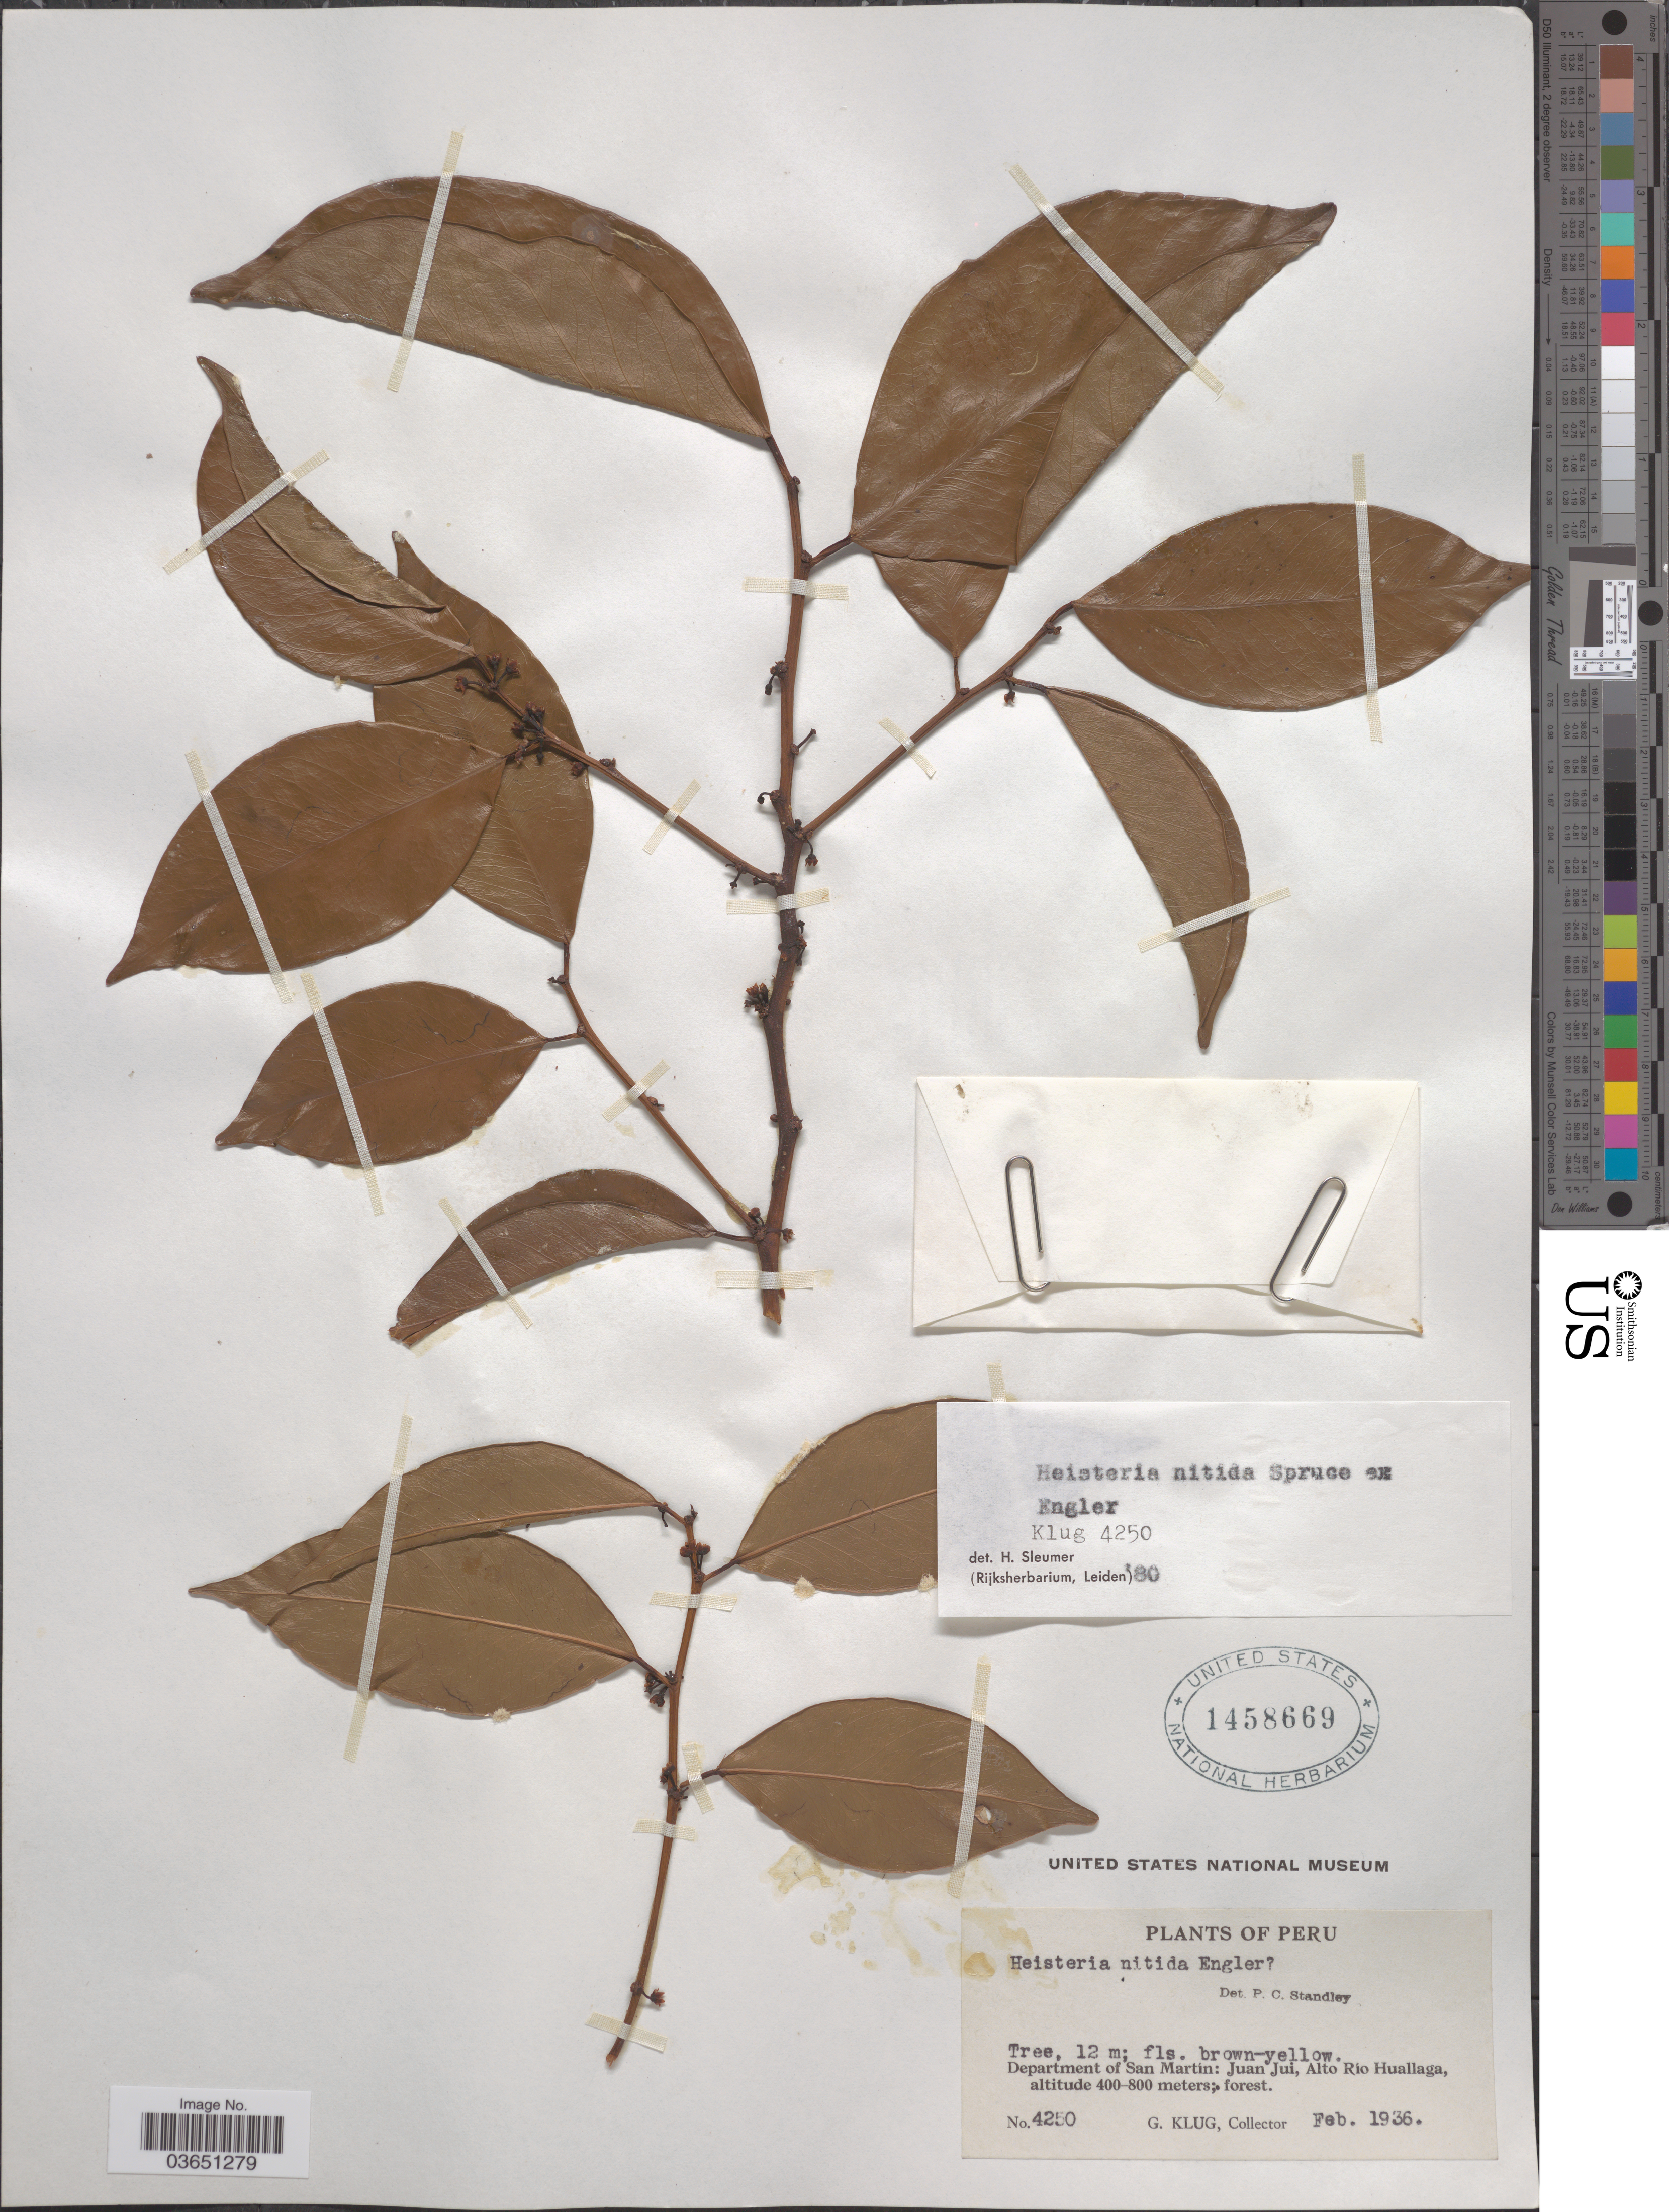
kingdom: Plantae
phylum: Tracheophyta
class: Magnoliopsida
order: Santalales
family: Erythropalaceae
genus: Heisteria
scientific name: Heisteria nitida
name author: Engl.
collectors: G. Klug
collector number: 4250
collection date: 1936-02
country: Peru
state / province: San Martín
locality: Department of San Martín: Juan Jui, Alto Río Huallaga.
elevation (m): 400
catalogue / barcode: US 1458669